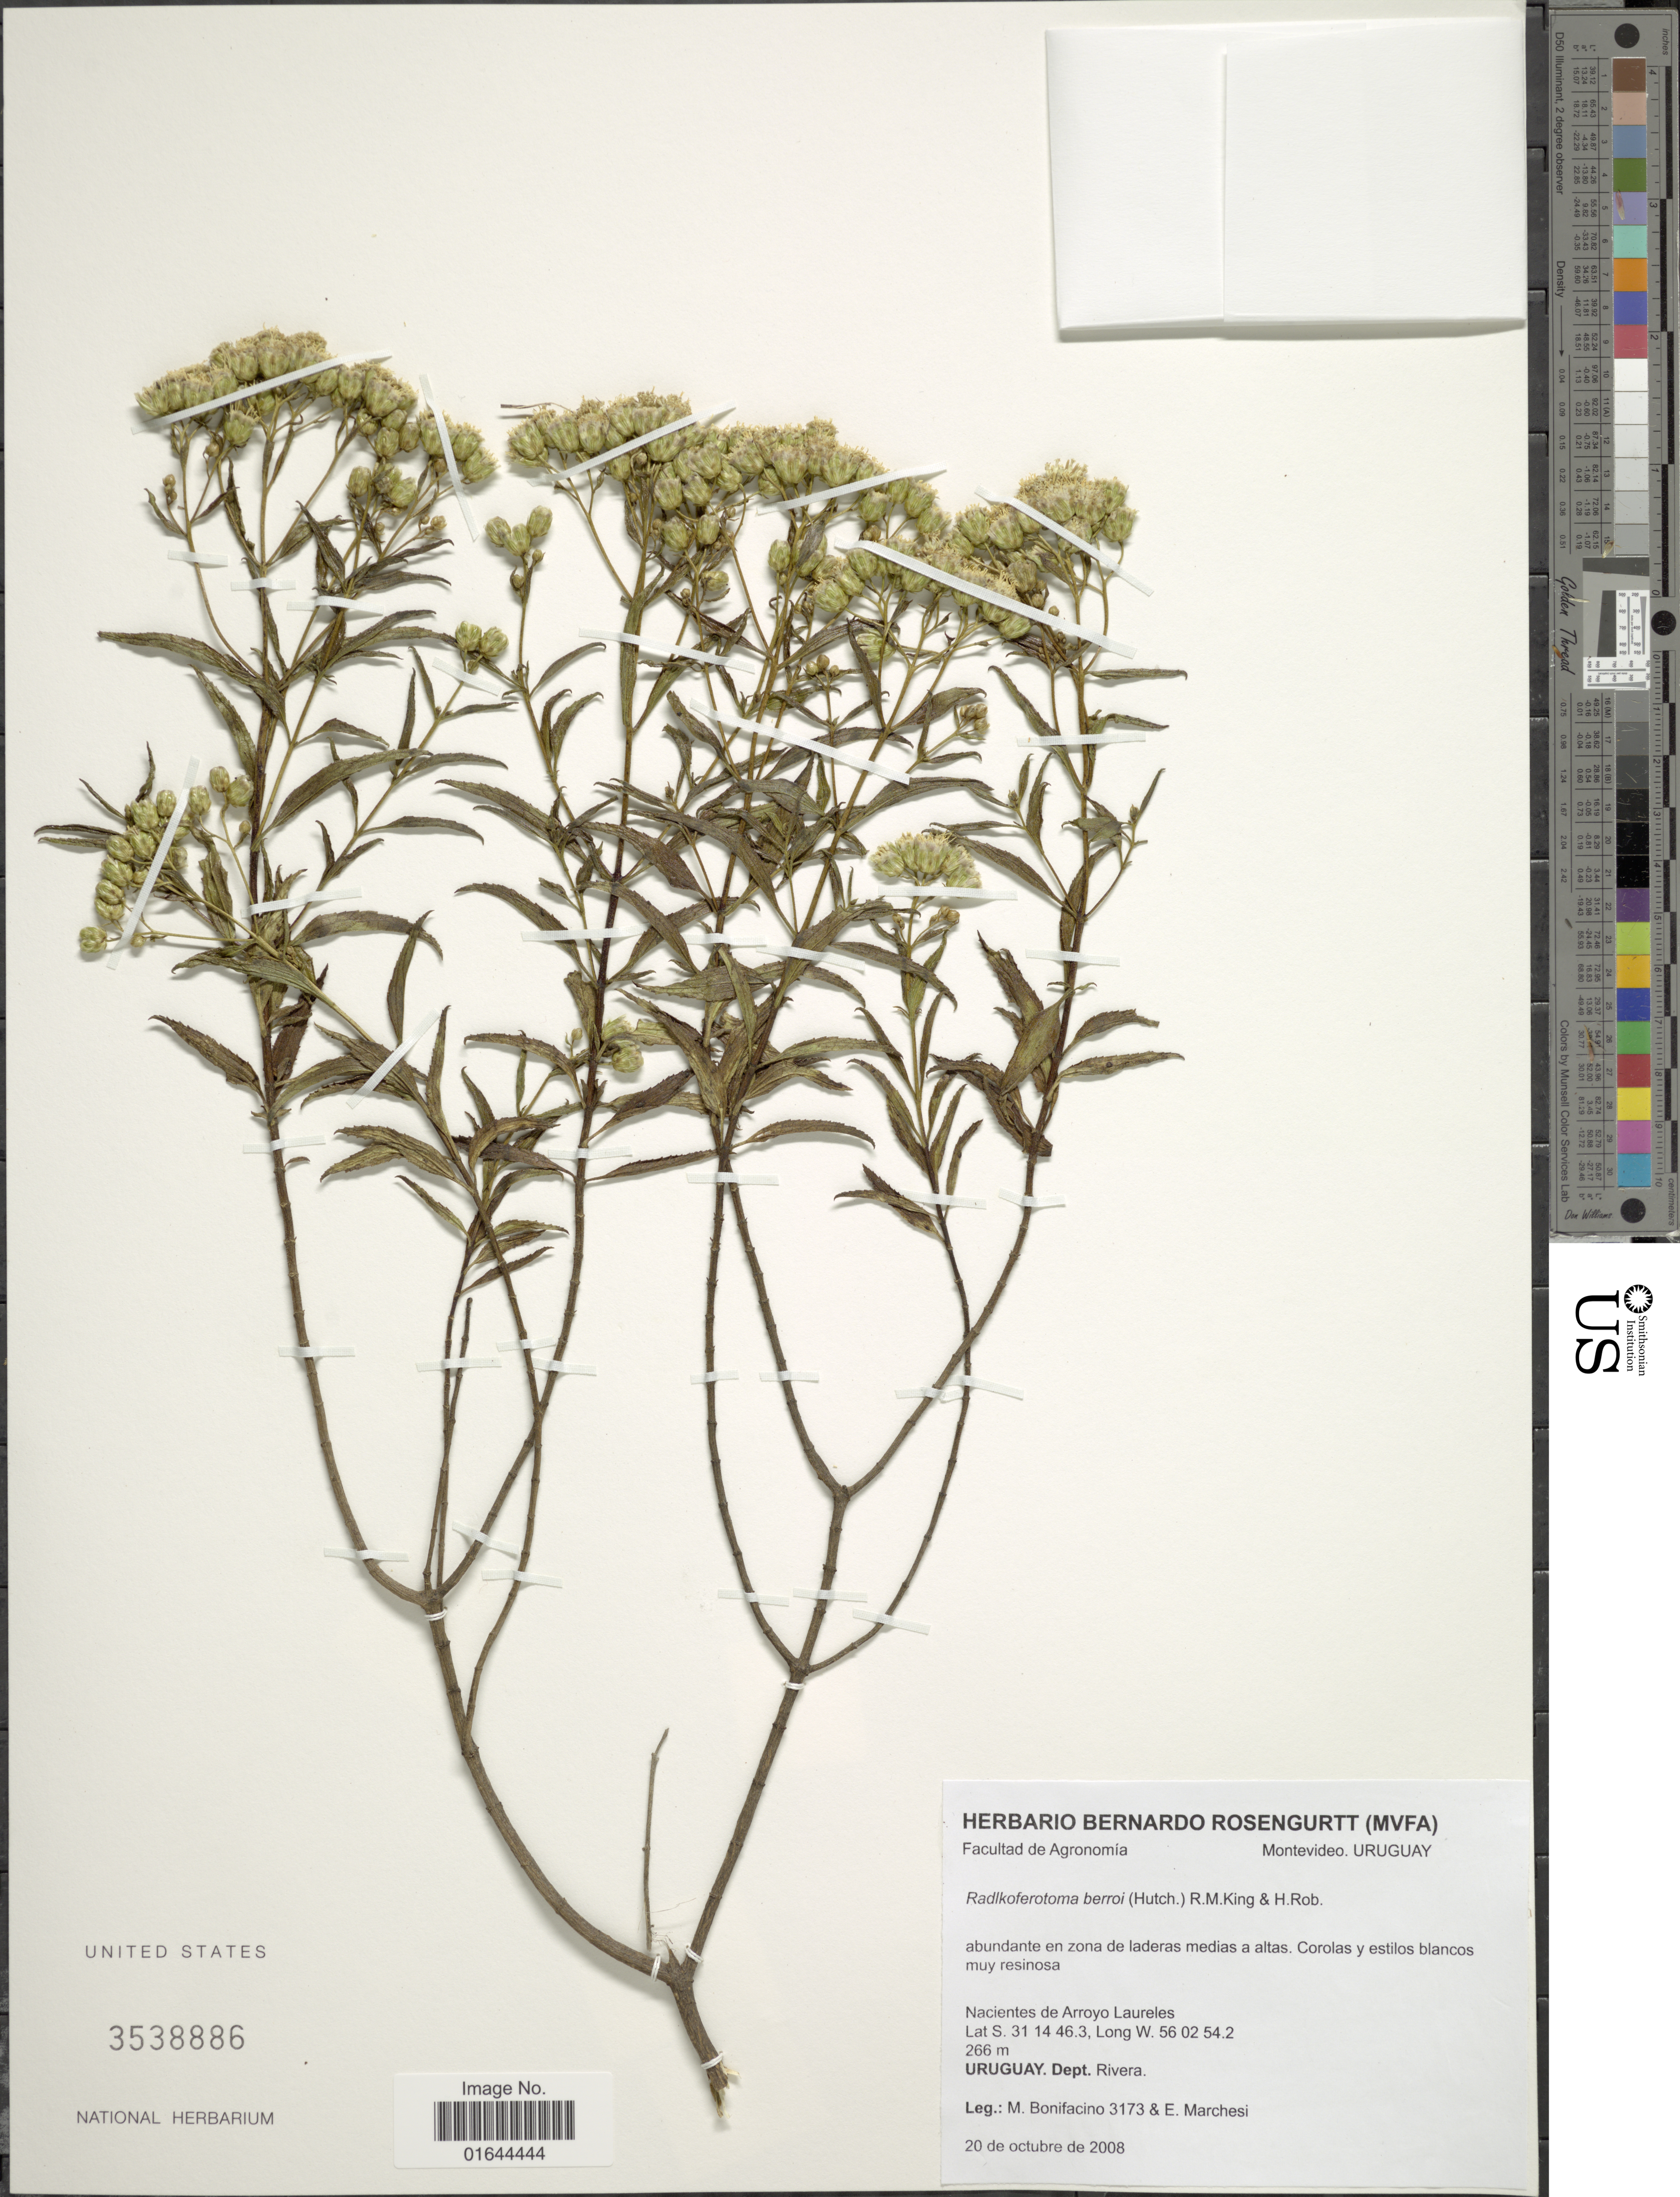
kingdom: Plantae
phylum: Tracheophyta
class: Magnoliopsida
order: Asterales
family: Asteraceae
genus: Radlkoferotoma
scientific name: Radlkoferotoma berroi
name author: (Hutch.) R.M. King & H. Rob.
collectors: M. Bonifacino & E. H. Marchesi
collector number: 3173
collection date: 2008-10-20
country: Uruguay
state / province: Rivera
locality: Nacientes de Arroyo Laureles.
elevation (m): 266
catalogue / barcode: US 3538886